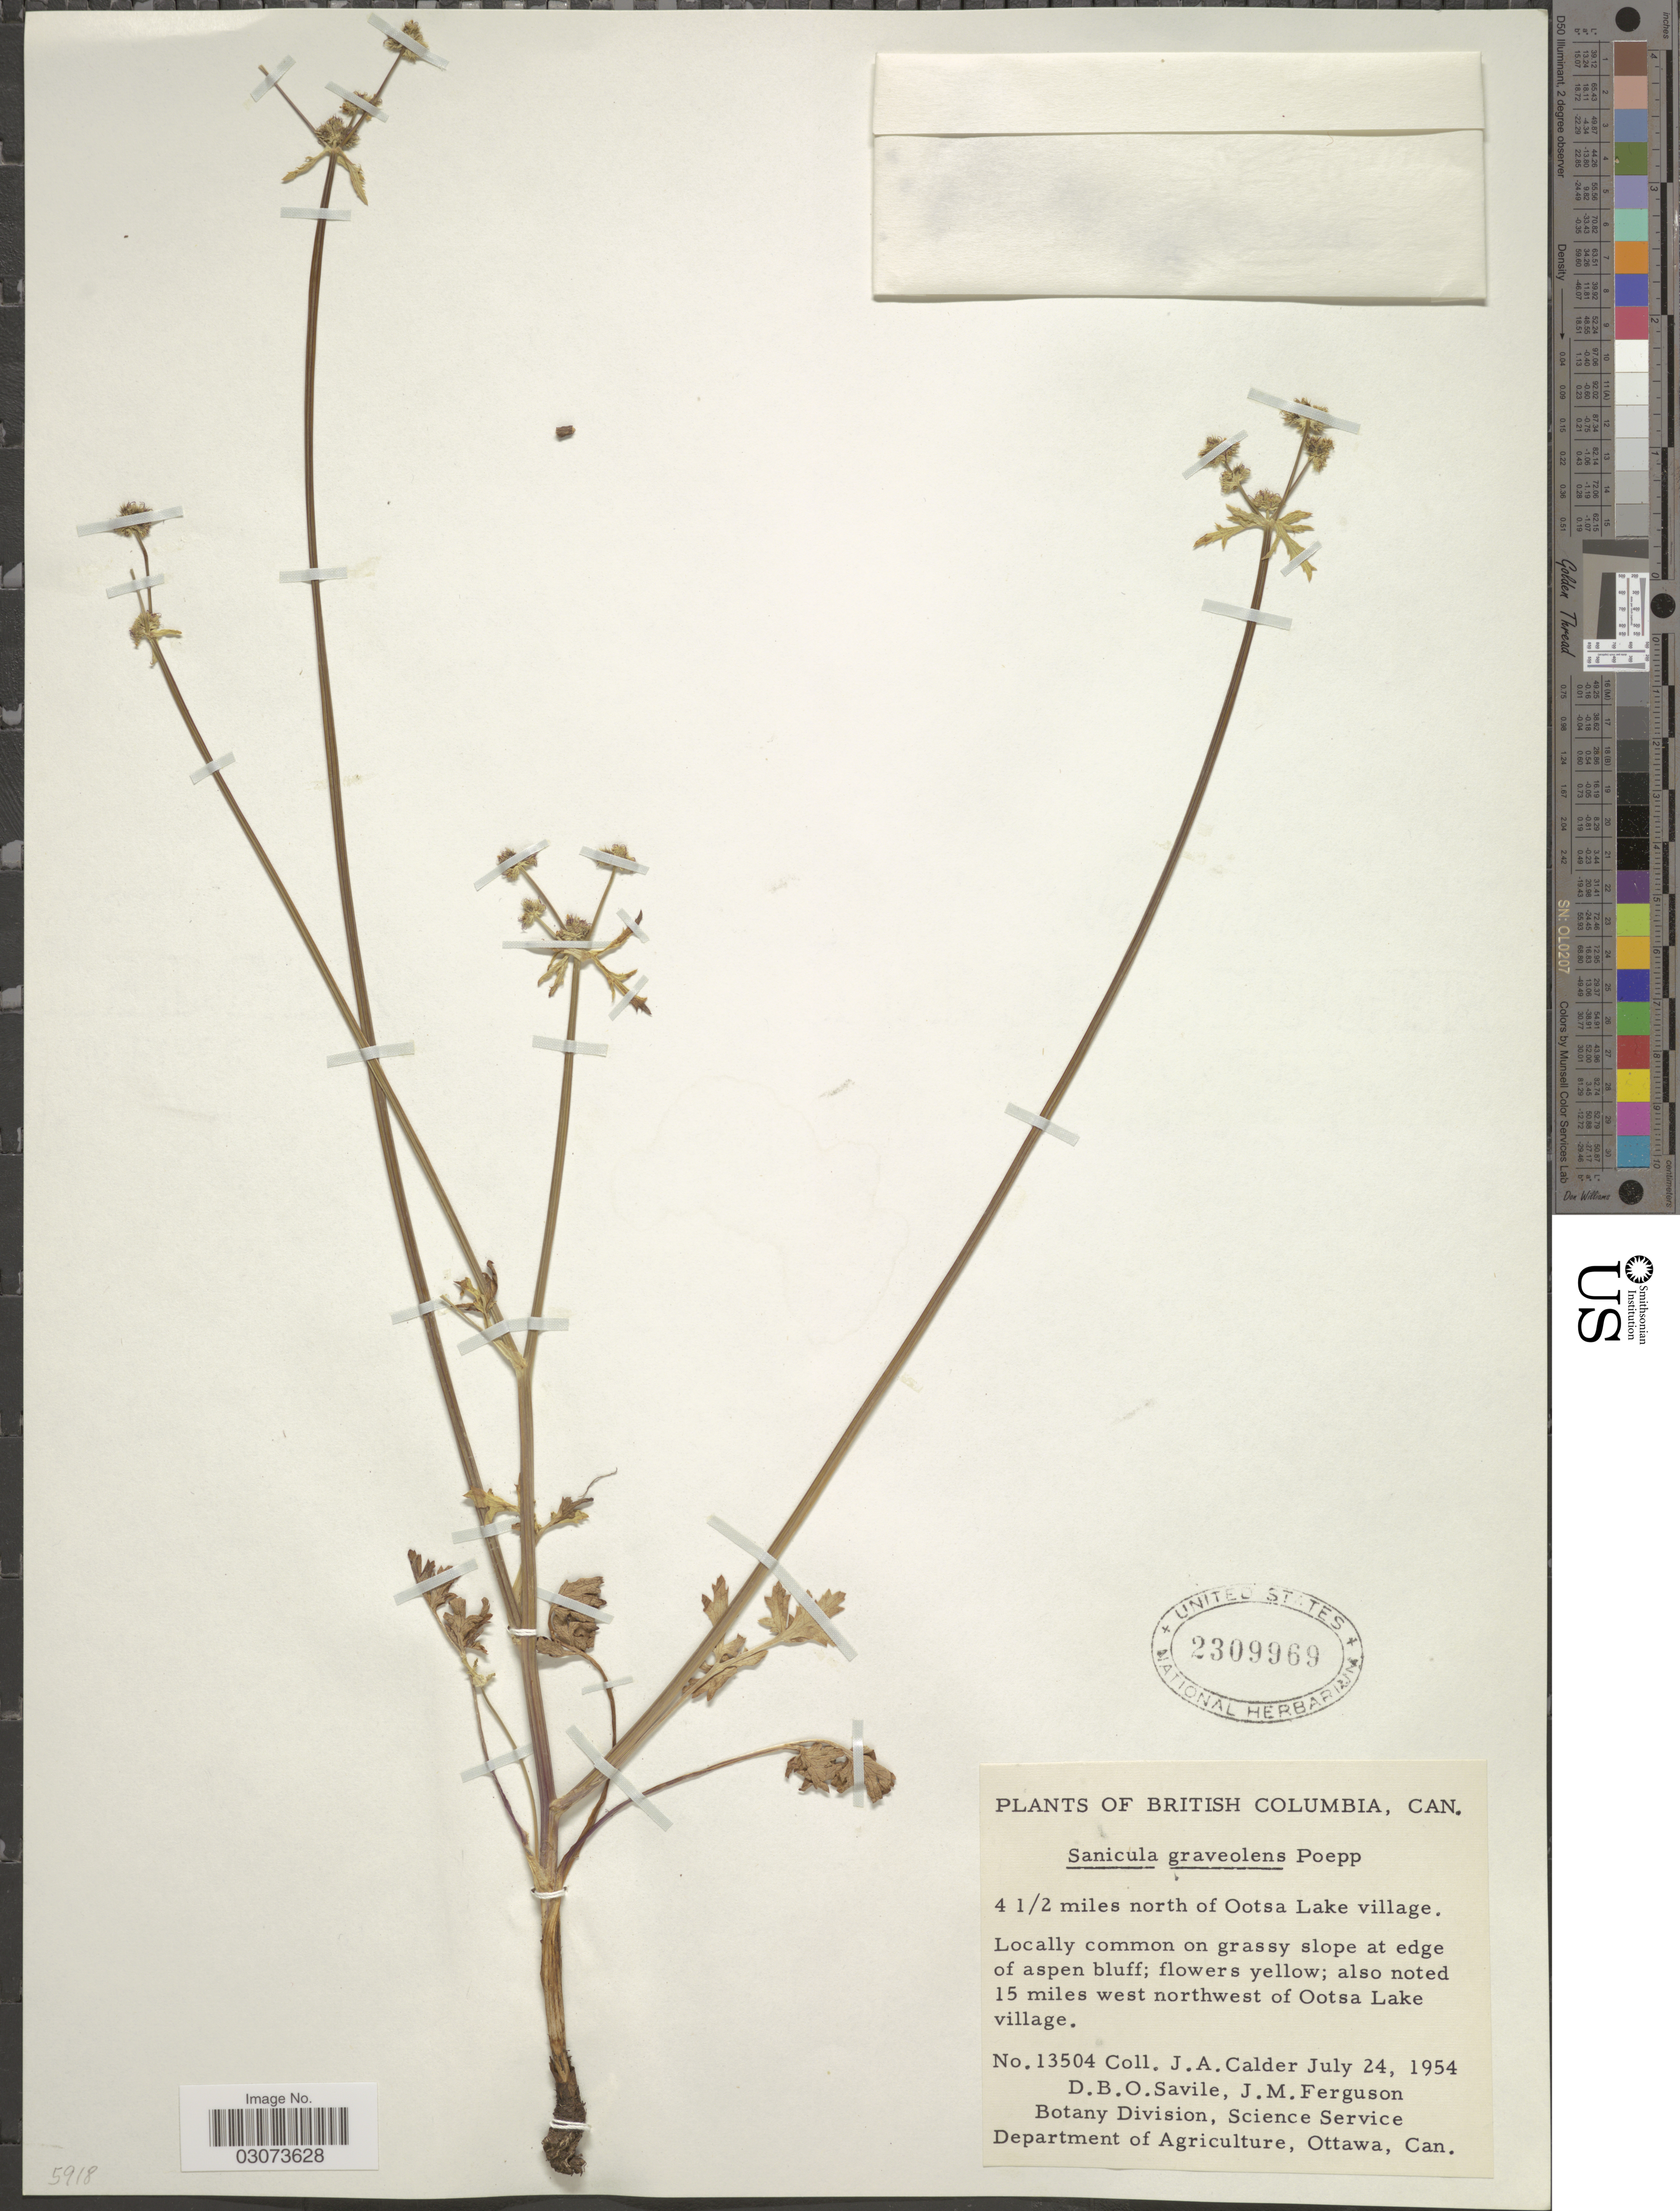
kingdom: Plantae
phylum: Tracheophyta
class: Magnoliopsida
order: Apiales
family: Apiaceae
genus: Sanicula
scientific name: Sanicula graveolens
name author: Poepp. ex DC.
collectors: J. A. Calder, D. Savile & J. M. Ferguson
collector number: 13504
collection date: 1954-07-24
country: Canada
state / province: British Columbia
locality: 4 1/2 miles north of Ootsa Lake village. 15 miles west northwest of Ootsa Lake village.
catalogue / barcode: US 2309969